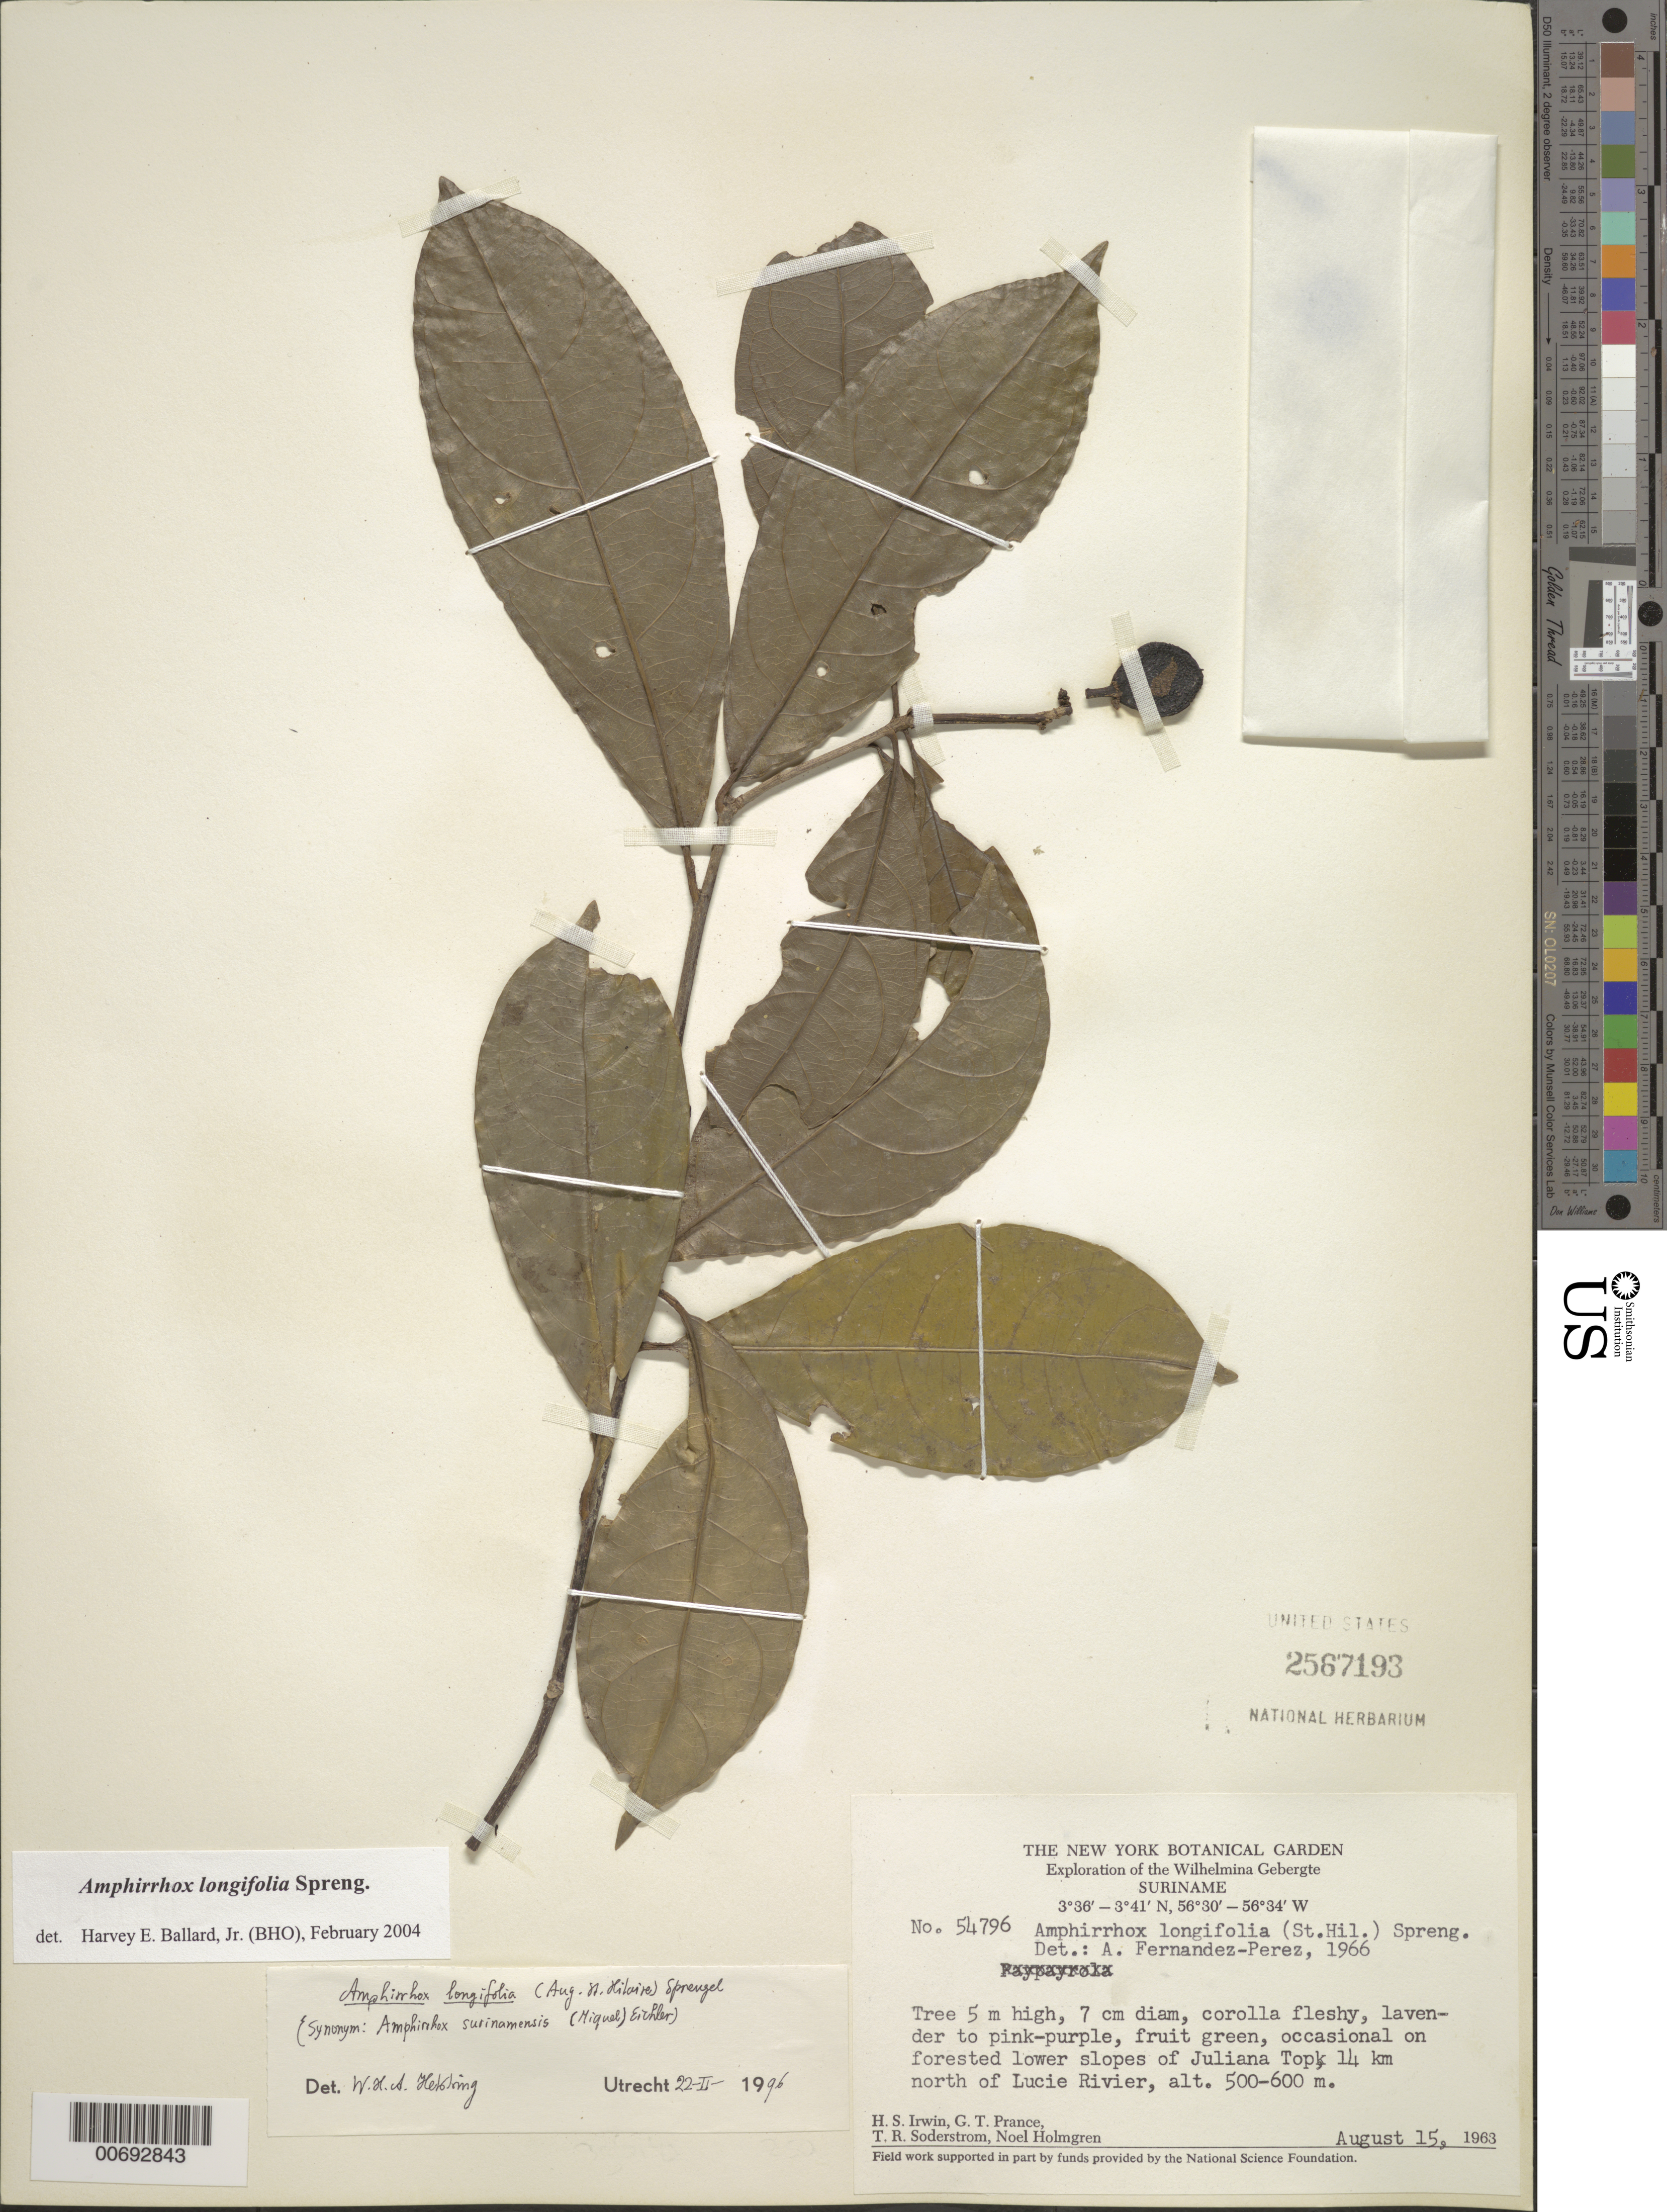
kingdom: Plantae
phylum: Tracheophyta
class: Magnoliopsida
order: Malpighiales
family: Violaceae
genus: Amphirrhox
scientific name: Amphirrhox longifolia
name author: (A. St.-Hil.) Spreng.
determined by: Ballard, Harvey E.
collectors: H. Irwin, G. T. Prance, T. R. Soderstrom & N. H. Holmgren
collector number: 54796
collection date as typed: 15-Aug-63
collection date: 1963-08-15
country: Suriname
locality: Juliana Top, 14 km N of Lucie R., Wilhelmina Gebergte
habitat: Forested lower slopes of Juliana Top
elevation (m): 500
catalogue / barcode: US 2567193